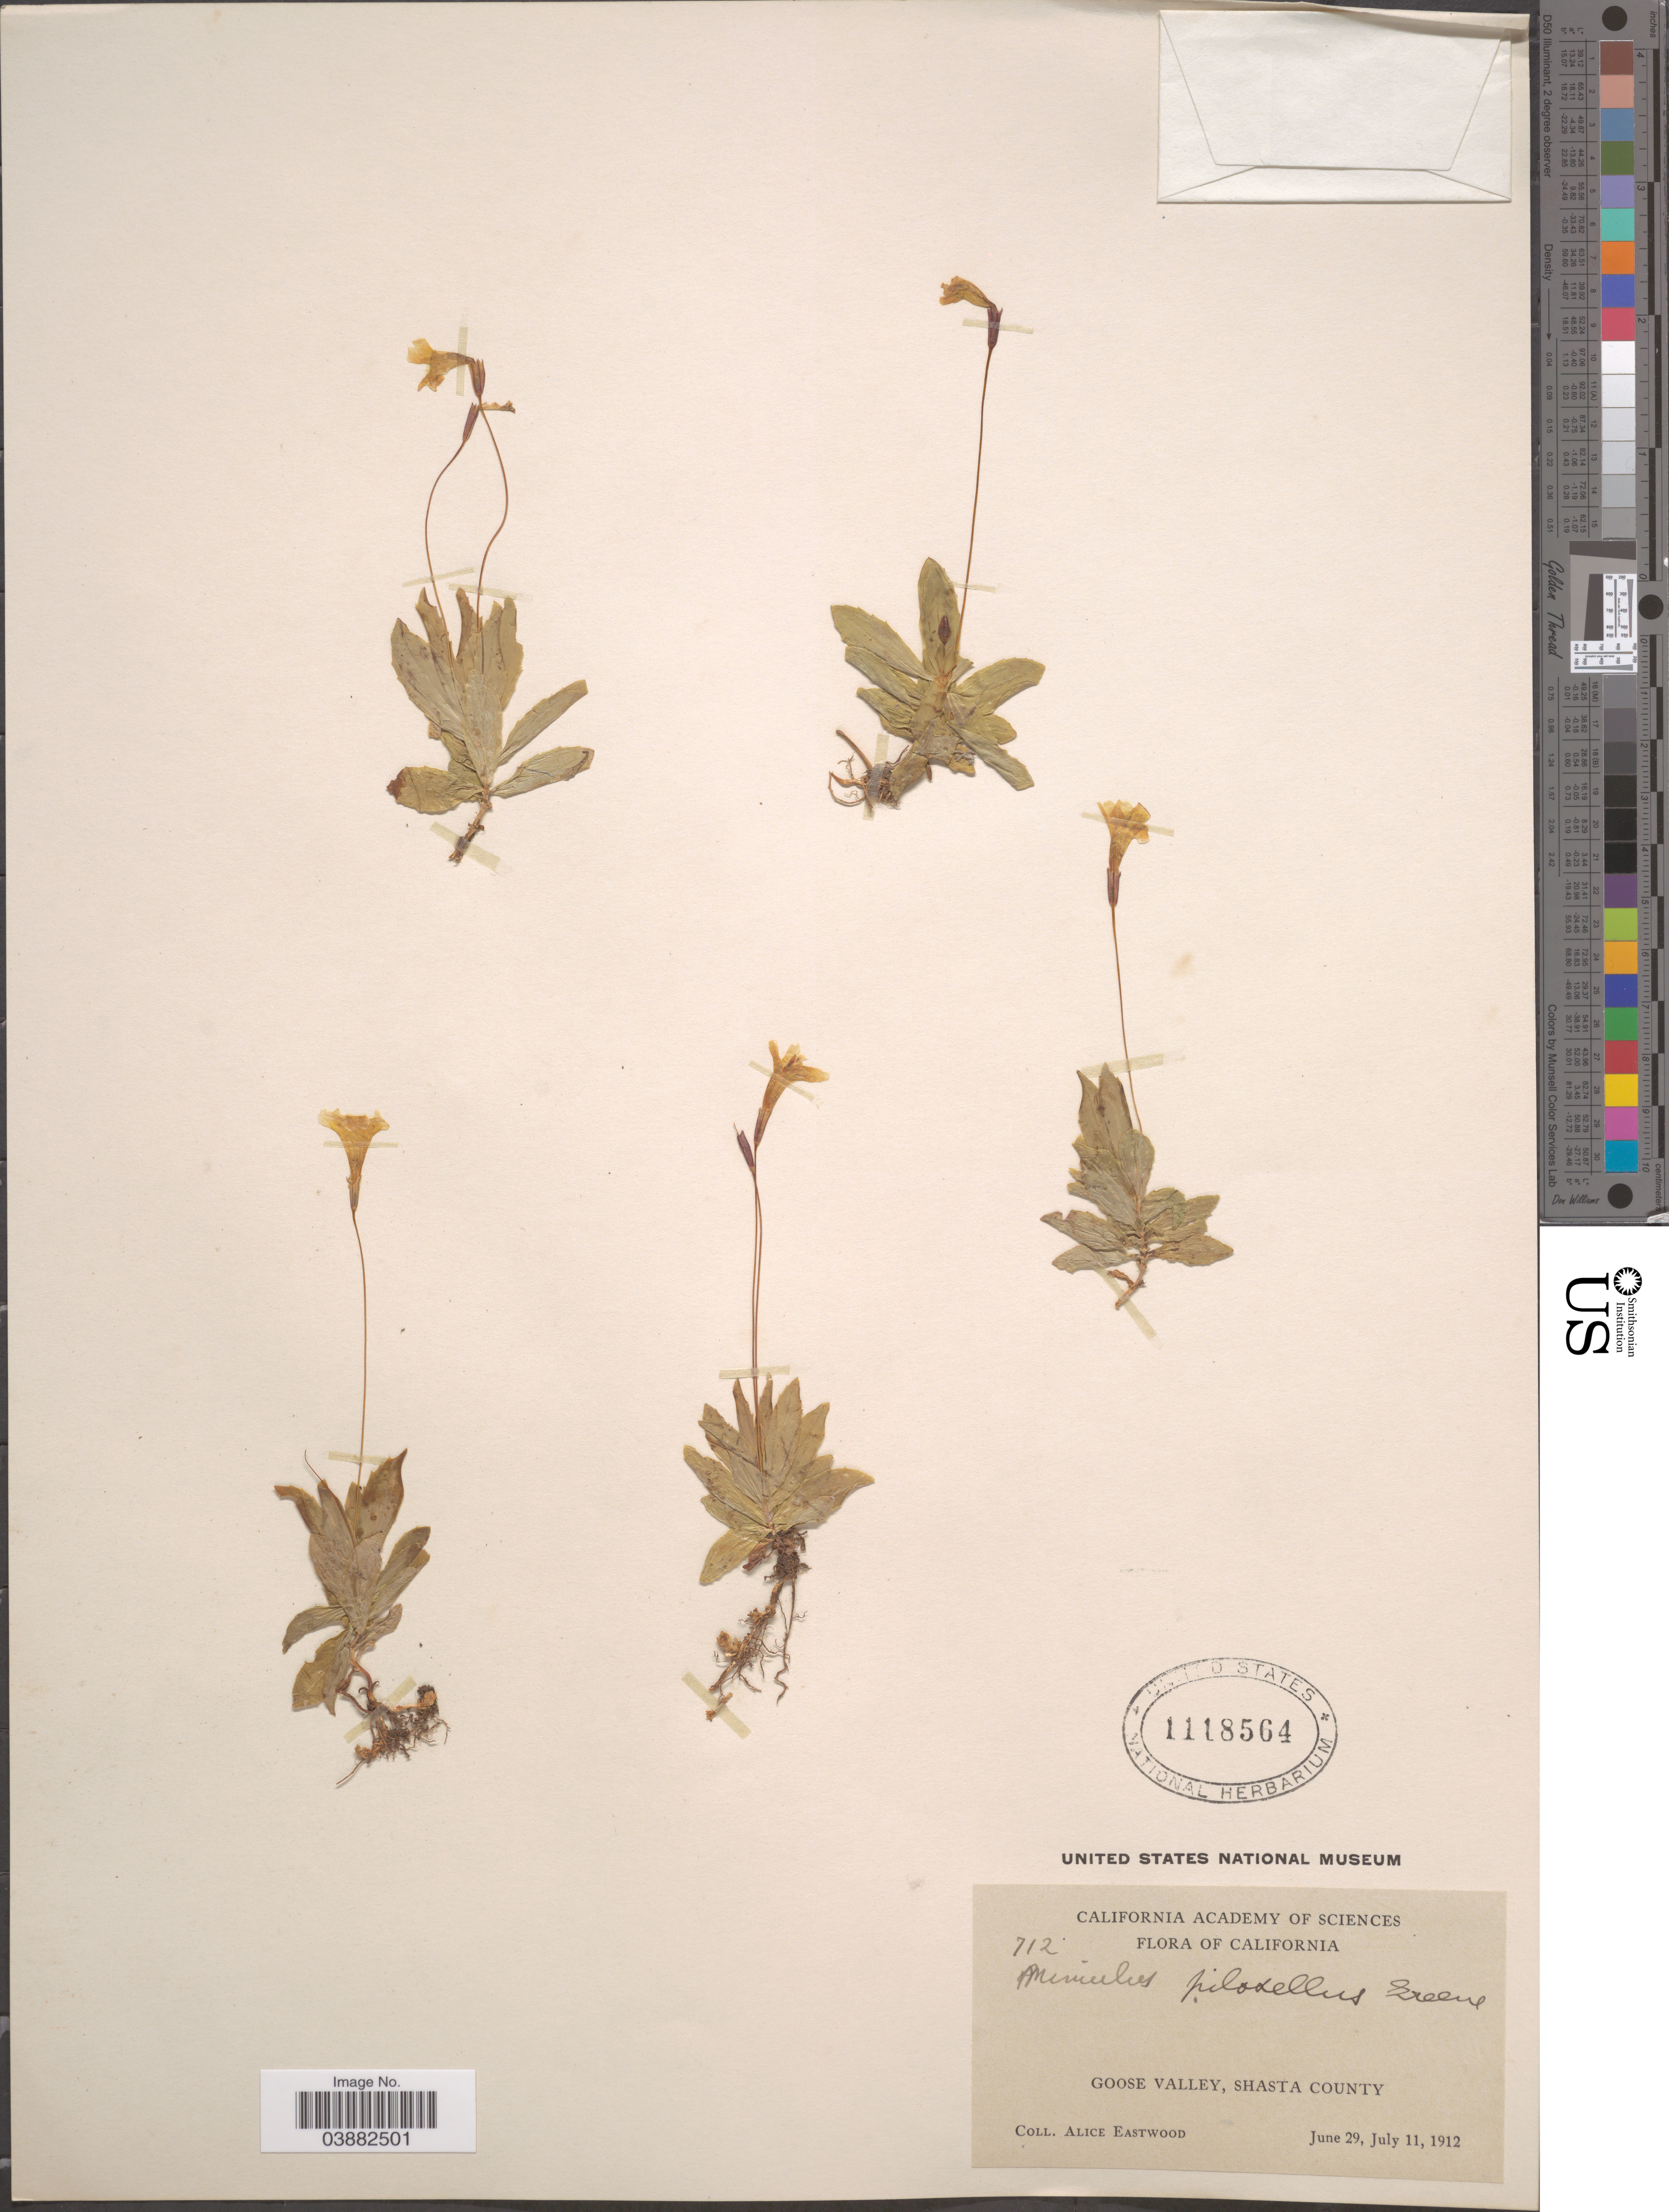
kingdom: Plantae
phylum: Tracheophyta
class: Magnoliopsida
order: Lamiales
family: Phrymaceae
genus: Mimulus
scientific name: Mimulus pilosellus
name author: Greene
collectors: A. Eastwood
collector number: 712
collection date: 1912-06-29/1912-07-11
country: United States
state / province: California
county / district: Shasta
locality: Goose Valley, Shasta County.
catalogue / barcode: US 1118564